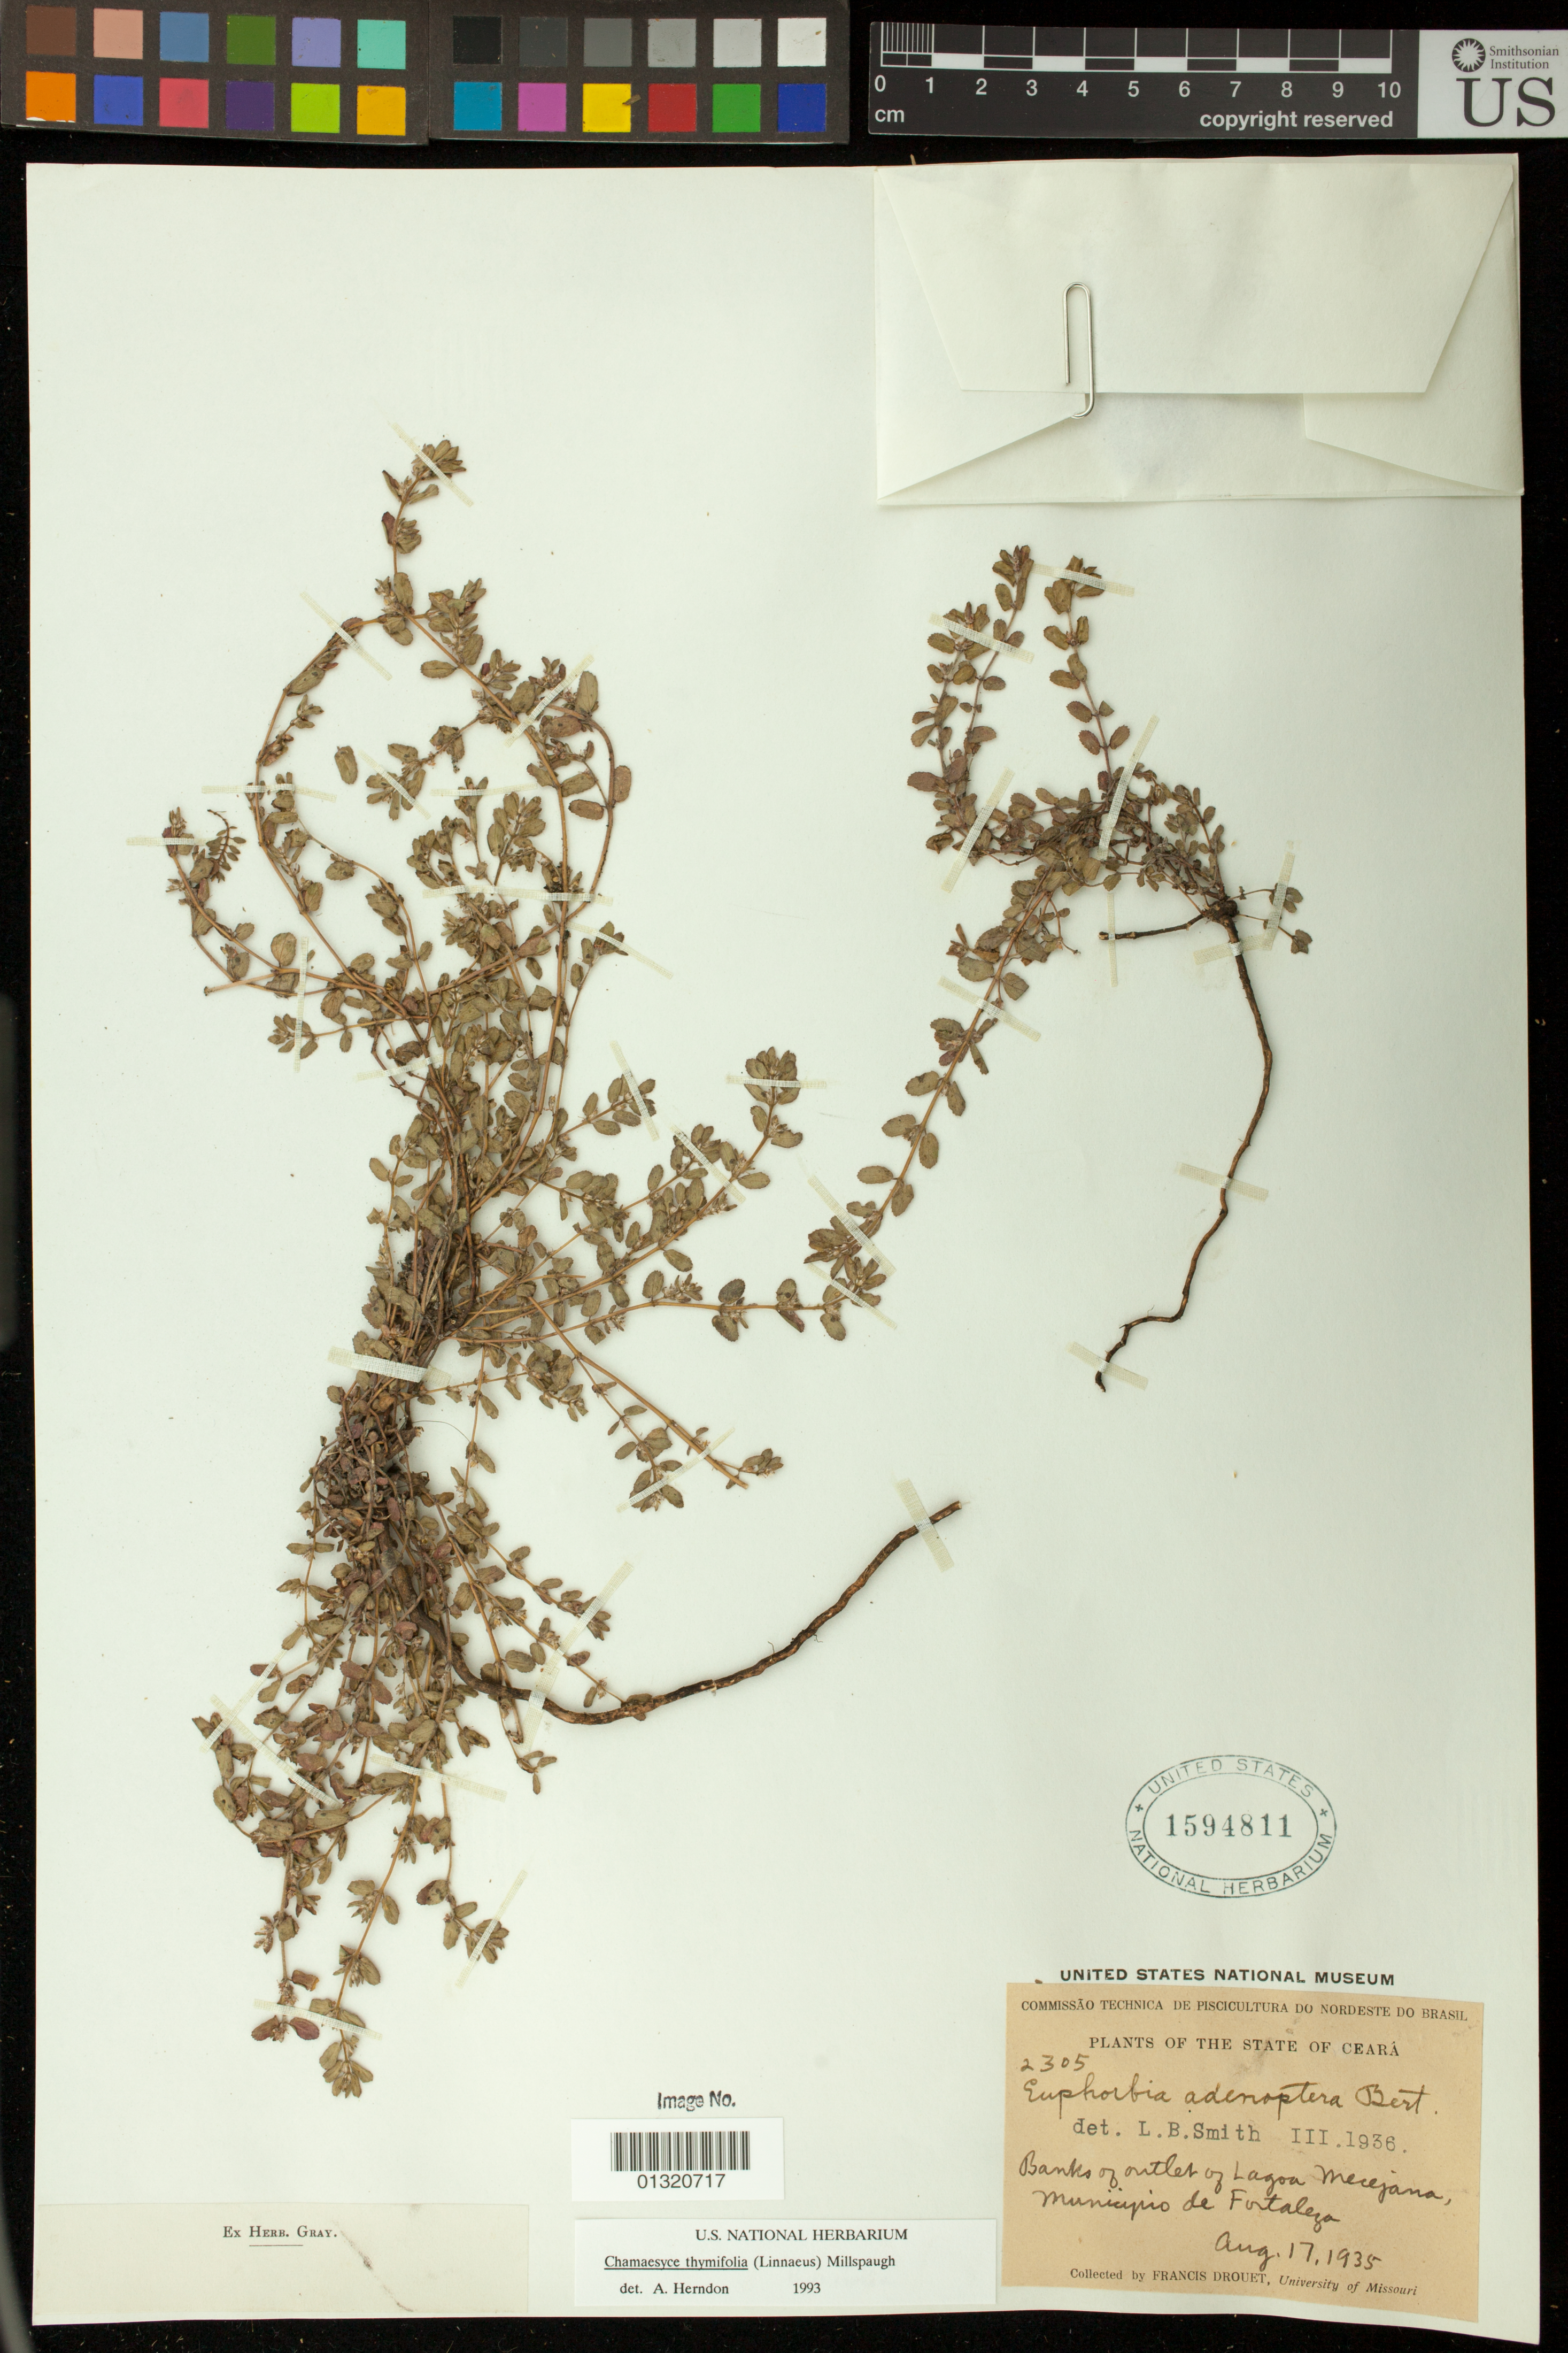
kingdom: Plantae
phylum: Tracheophyta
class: Magnoliopsida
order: Malpighiales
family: Euphorbiaceae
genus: Euphorbia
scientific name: Euphorbia thymifolia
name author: L.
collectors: F. E. Drouet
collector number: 2305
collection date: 1935-08-17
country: Brazil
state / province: Ceará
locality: Banks of outlet of Lagoon Merejana, Municipio de Fortaleza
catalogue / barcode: US 1594811